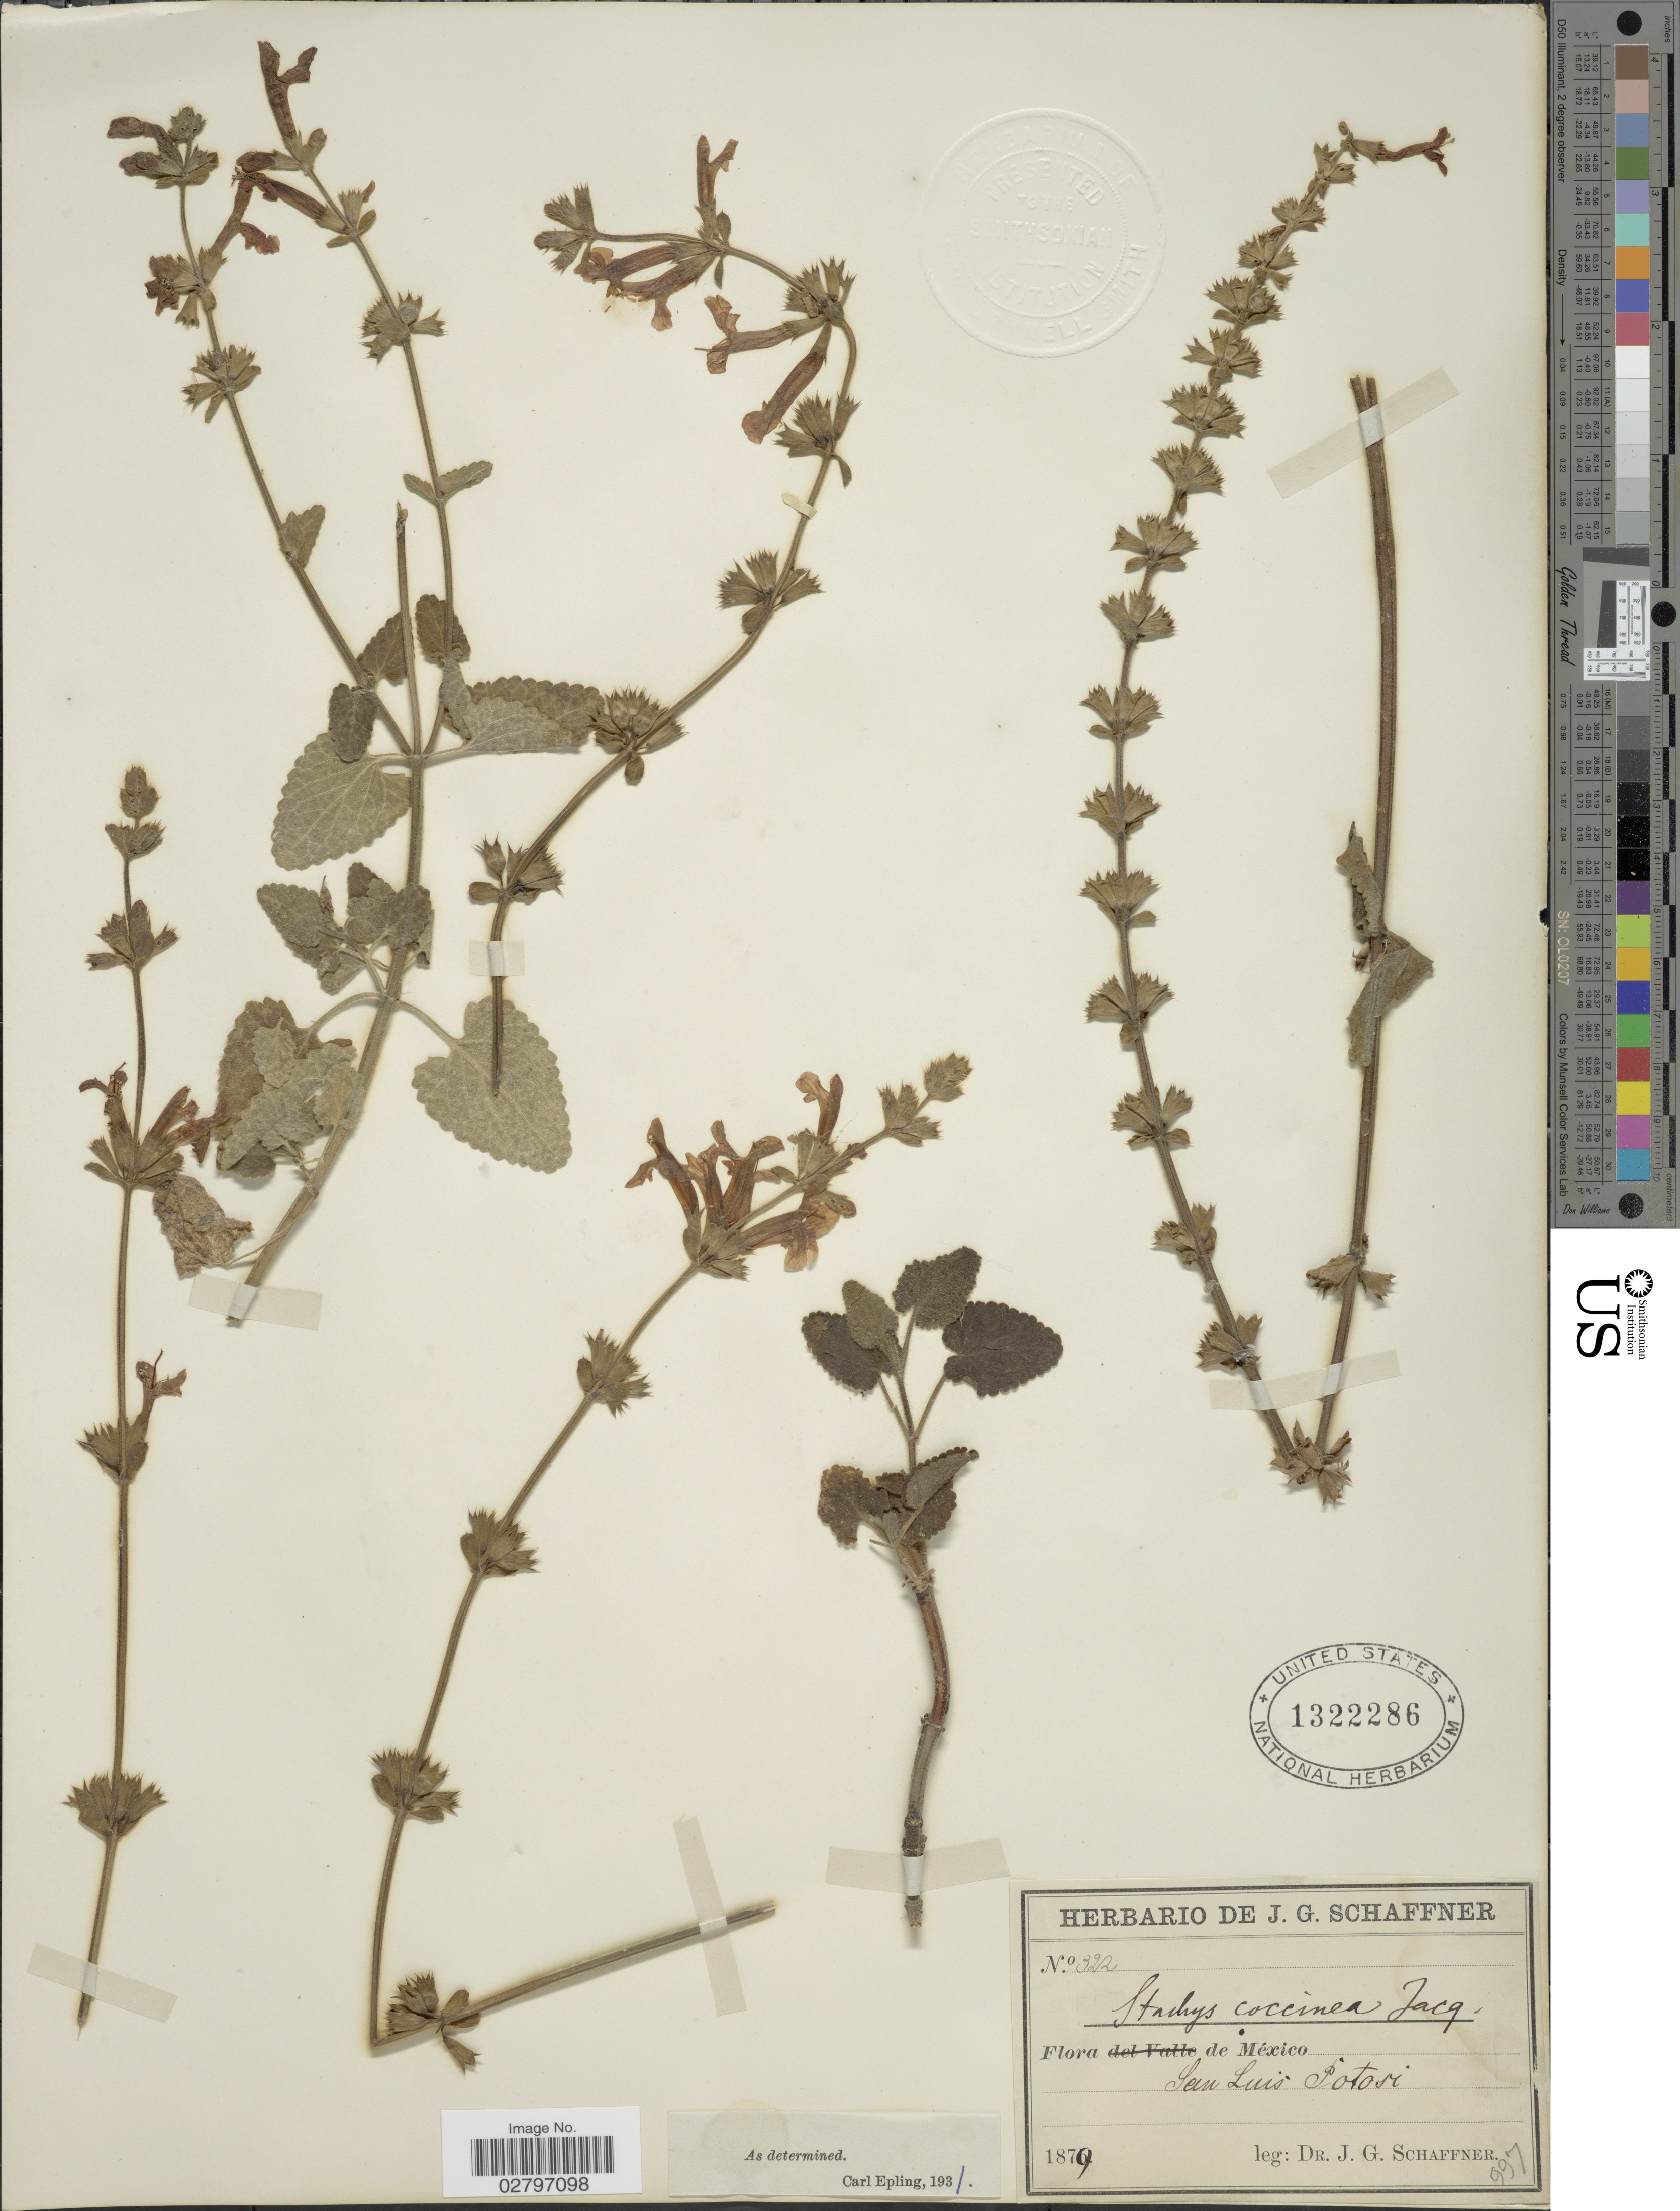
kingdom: Plantae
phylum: Tracheophyta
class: Magnoliopsida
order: Lamiales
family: Lamiaceae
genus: Stachys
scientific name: Stachys coccinea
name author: Ortega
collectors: J. G. Schaffner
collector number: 322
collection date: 1879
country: Mexico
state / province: San Luis Potosí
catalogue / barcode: US 1322286